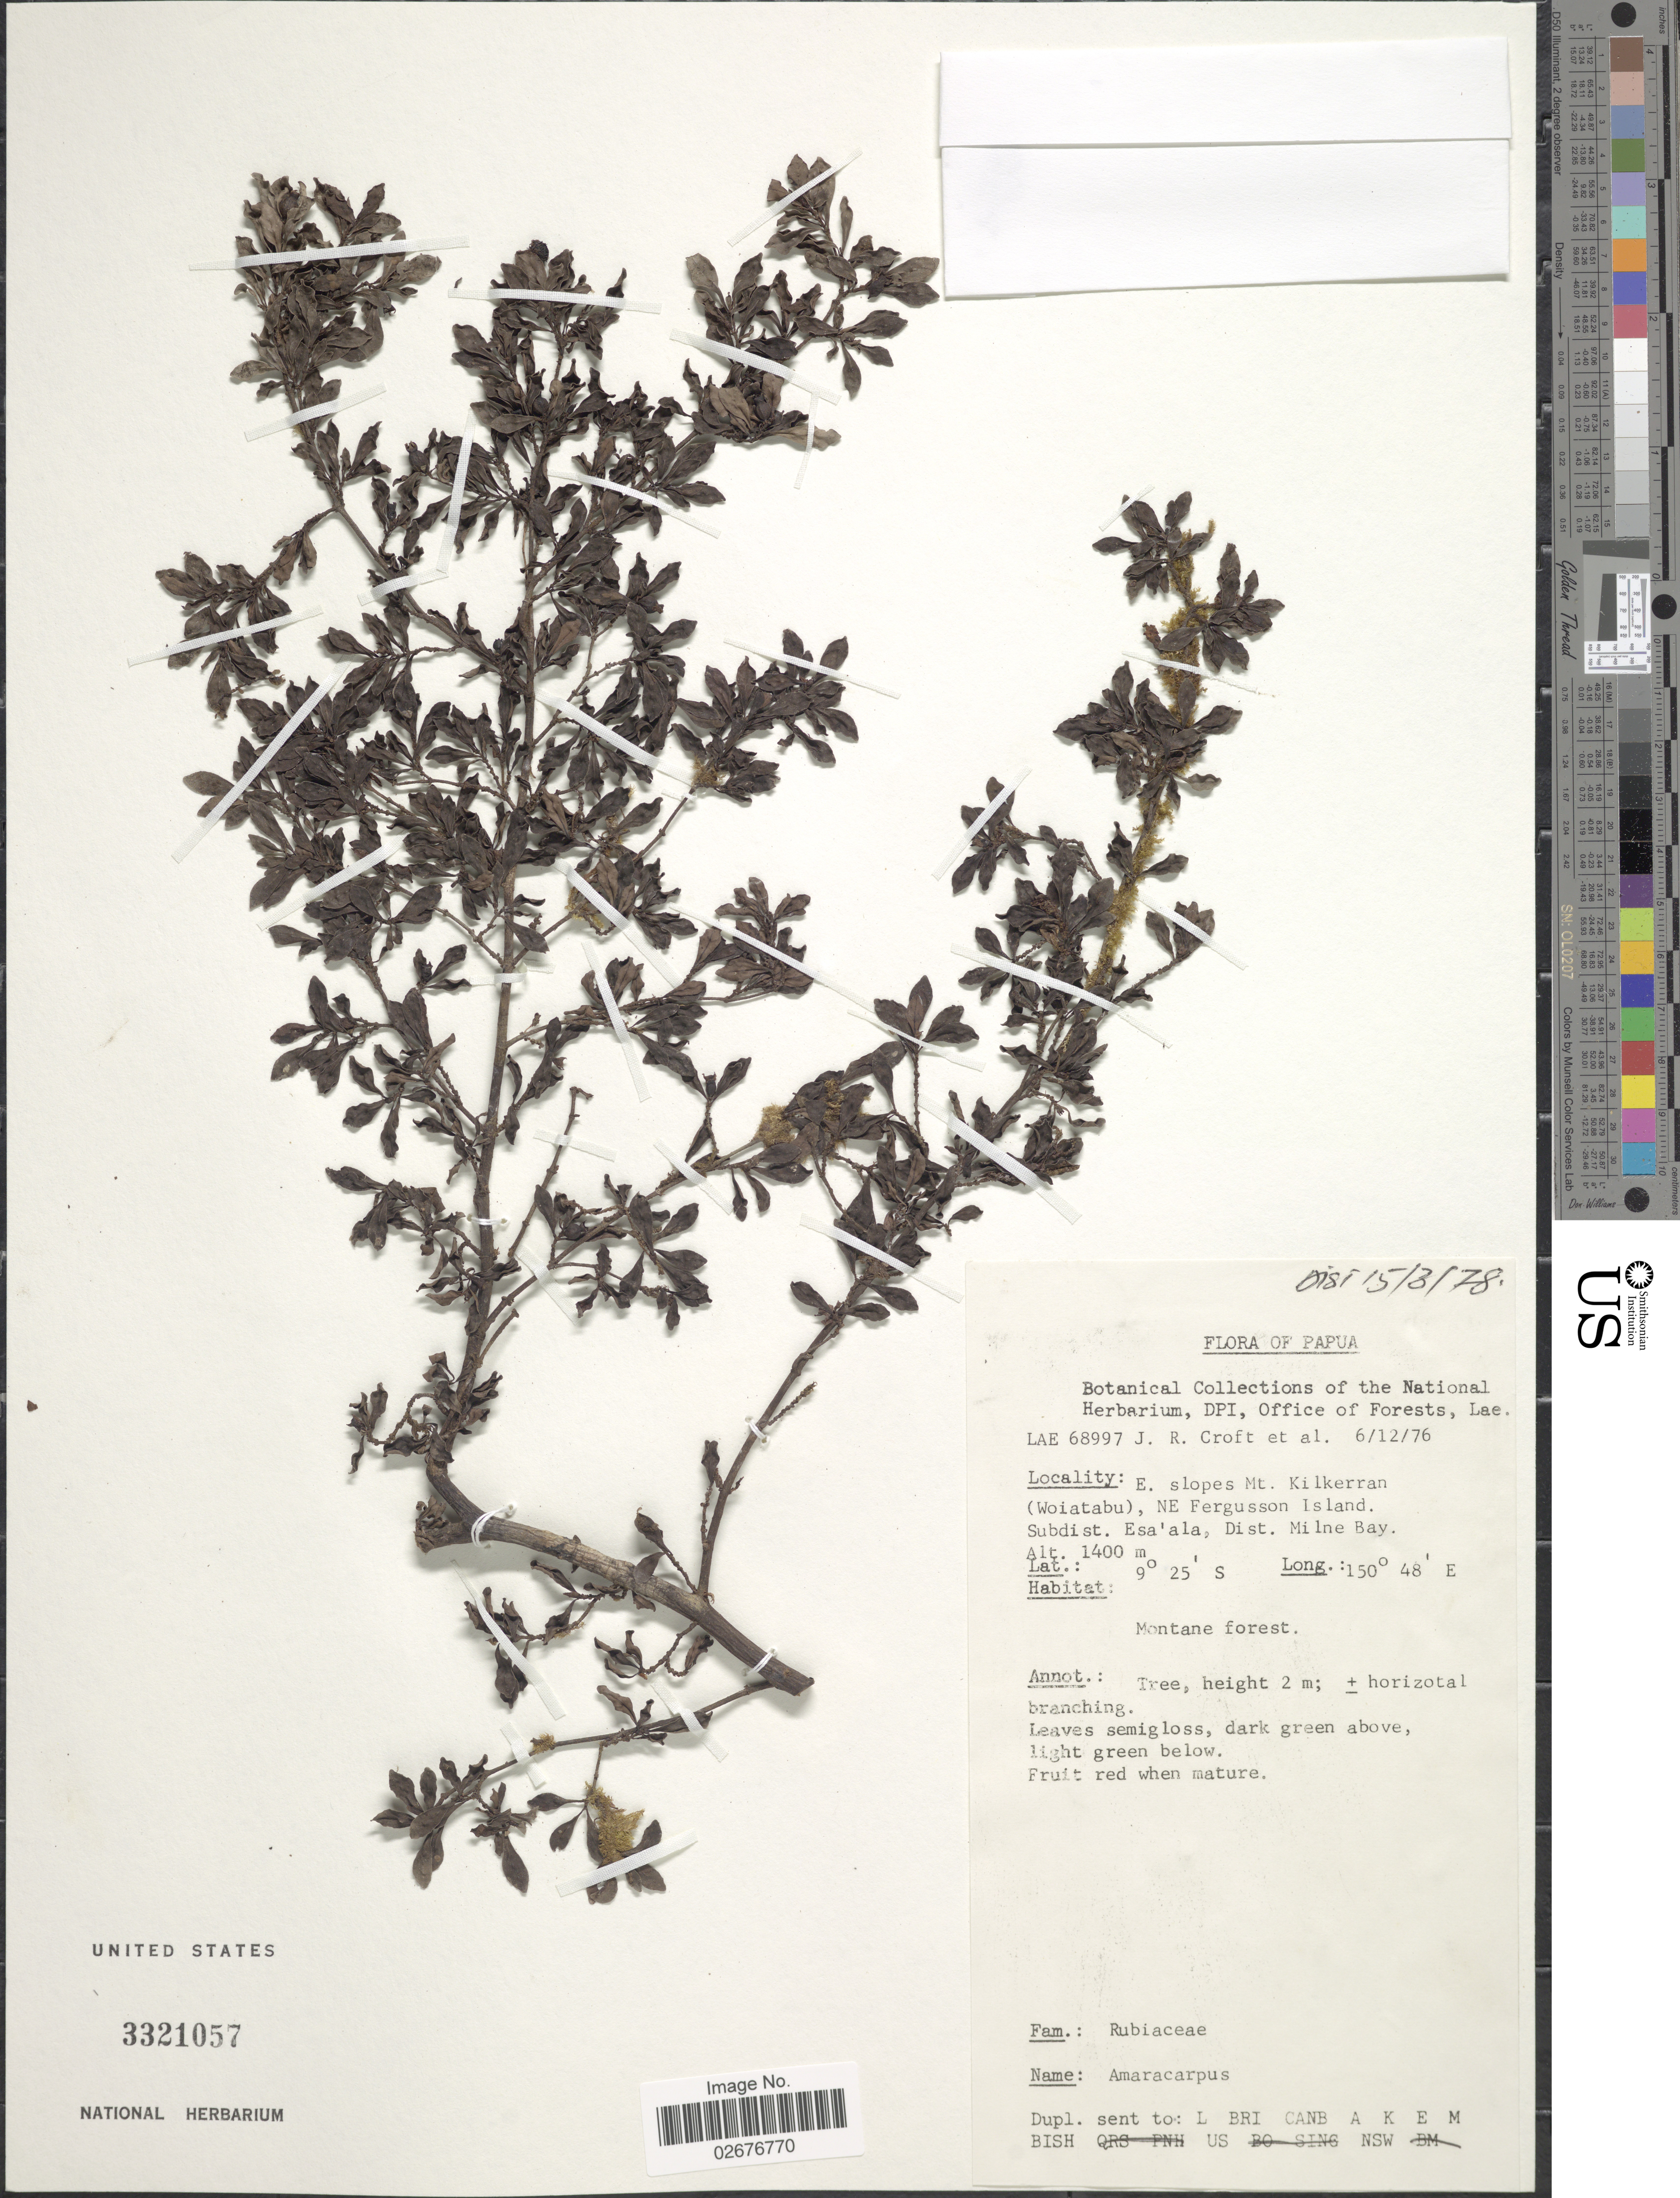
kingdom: Plantae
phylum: Tracheophyta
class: Magnoliopsida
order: Gentianales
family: Rubiaceae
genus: Amaracarpus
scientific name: Amaracarpus sp.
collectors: J. R. Croft & et al.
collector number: LAE68997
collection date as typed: Transcribed d/m/y: 6/12/76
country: Papua New Guinea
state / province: Milne Bay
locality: Papua, E. slopes of Mt. Kilkerran (Woiatabu), NE Fergusson Island, Subst. Esa'ala, Dist. Milne Bay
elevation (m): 1400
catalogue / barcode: US 3321057